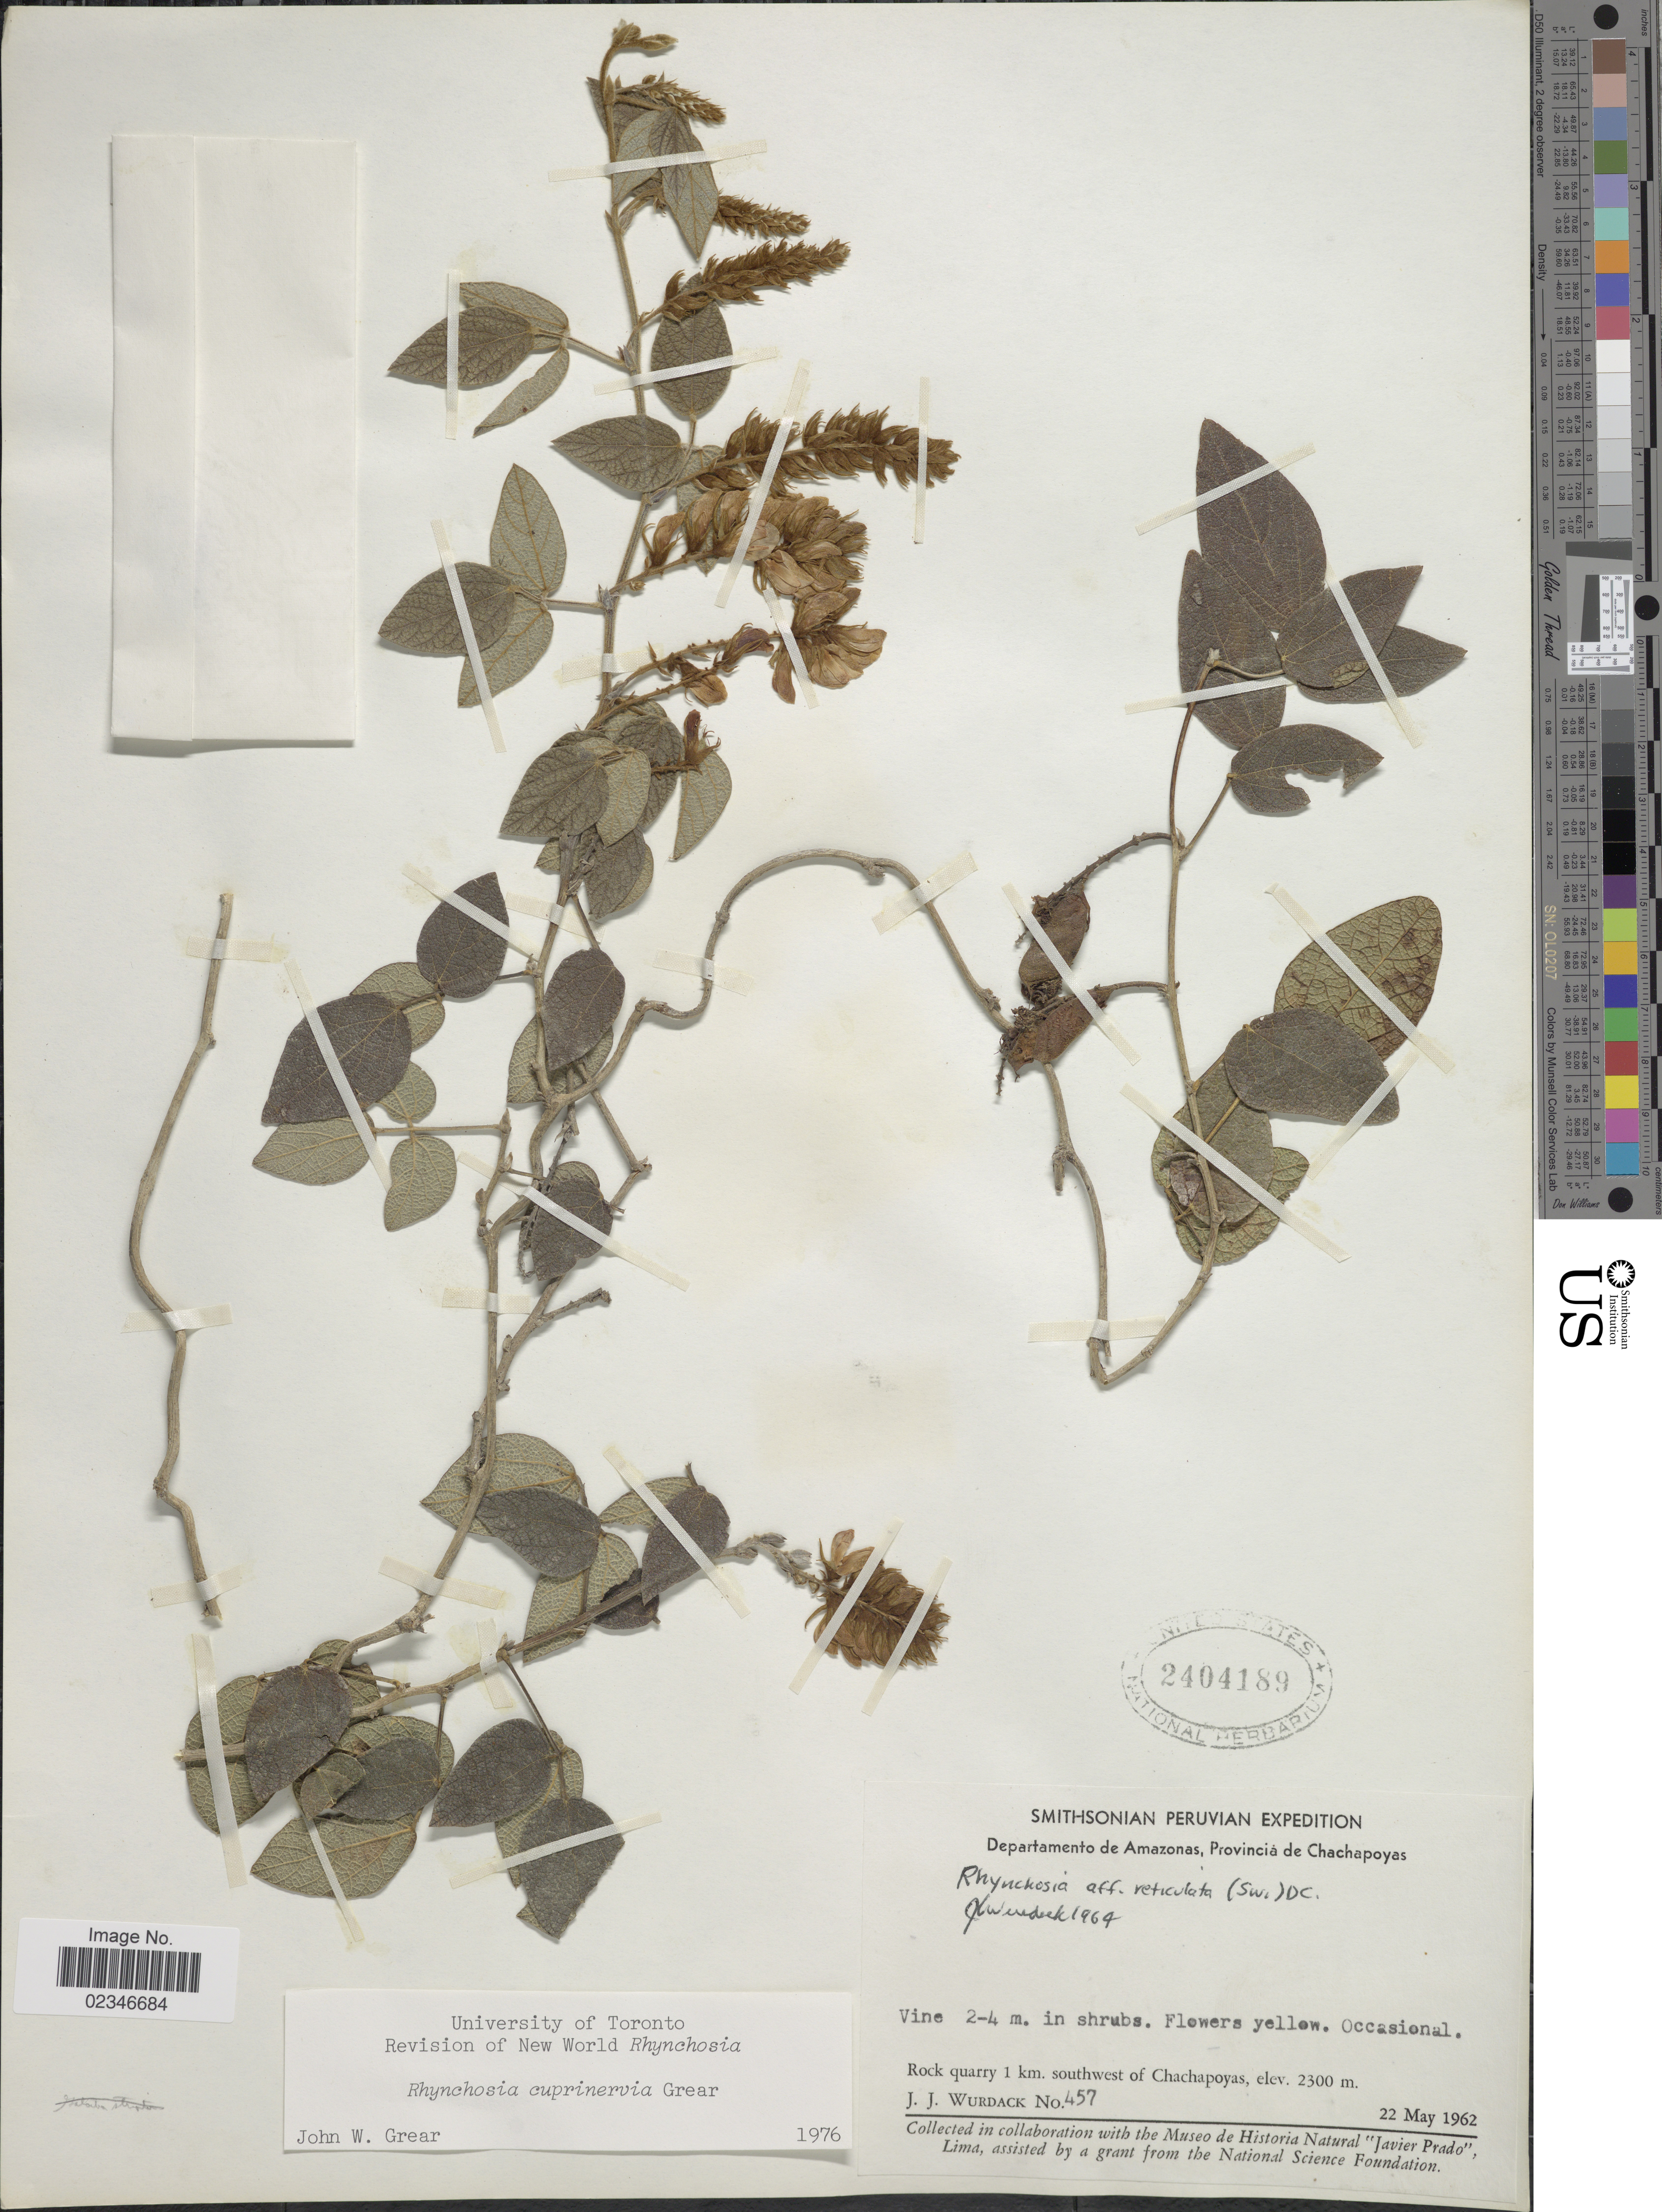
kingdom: Plantae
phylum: Tracheophyta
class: Magnoliopsida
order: Fabales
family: Fabaceae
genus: Rhynchosia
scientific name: Rhynchosia cuprinervia Grear ined.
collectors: J. J. Wurdack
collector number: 457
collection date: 1962-05-22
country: Peru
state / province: Amazonas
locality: Departamento de Amazonas, Provincia de Chachapoyas, Rock quarry 1 km. southwest of Chachapoyas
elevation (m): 2300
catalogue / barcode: US 2404189